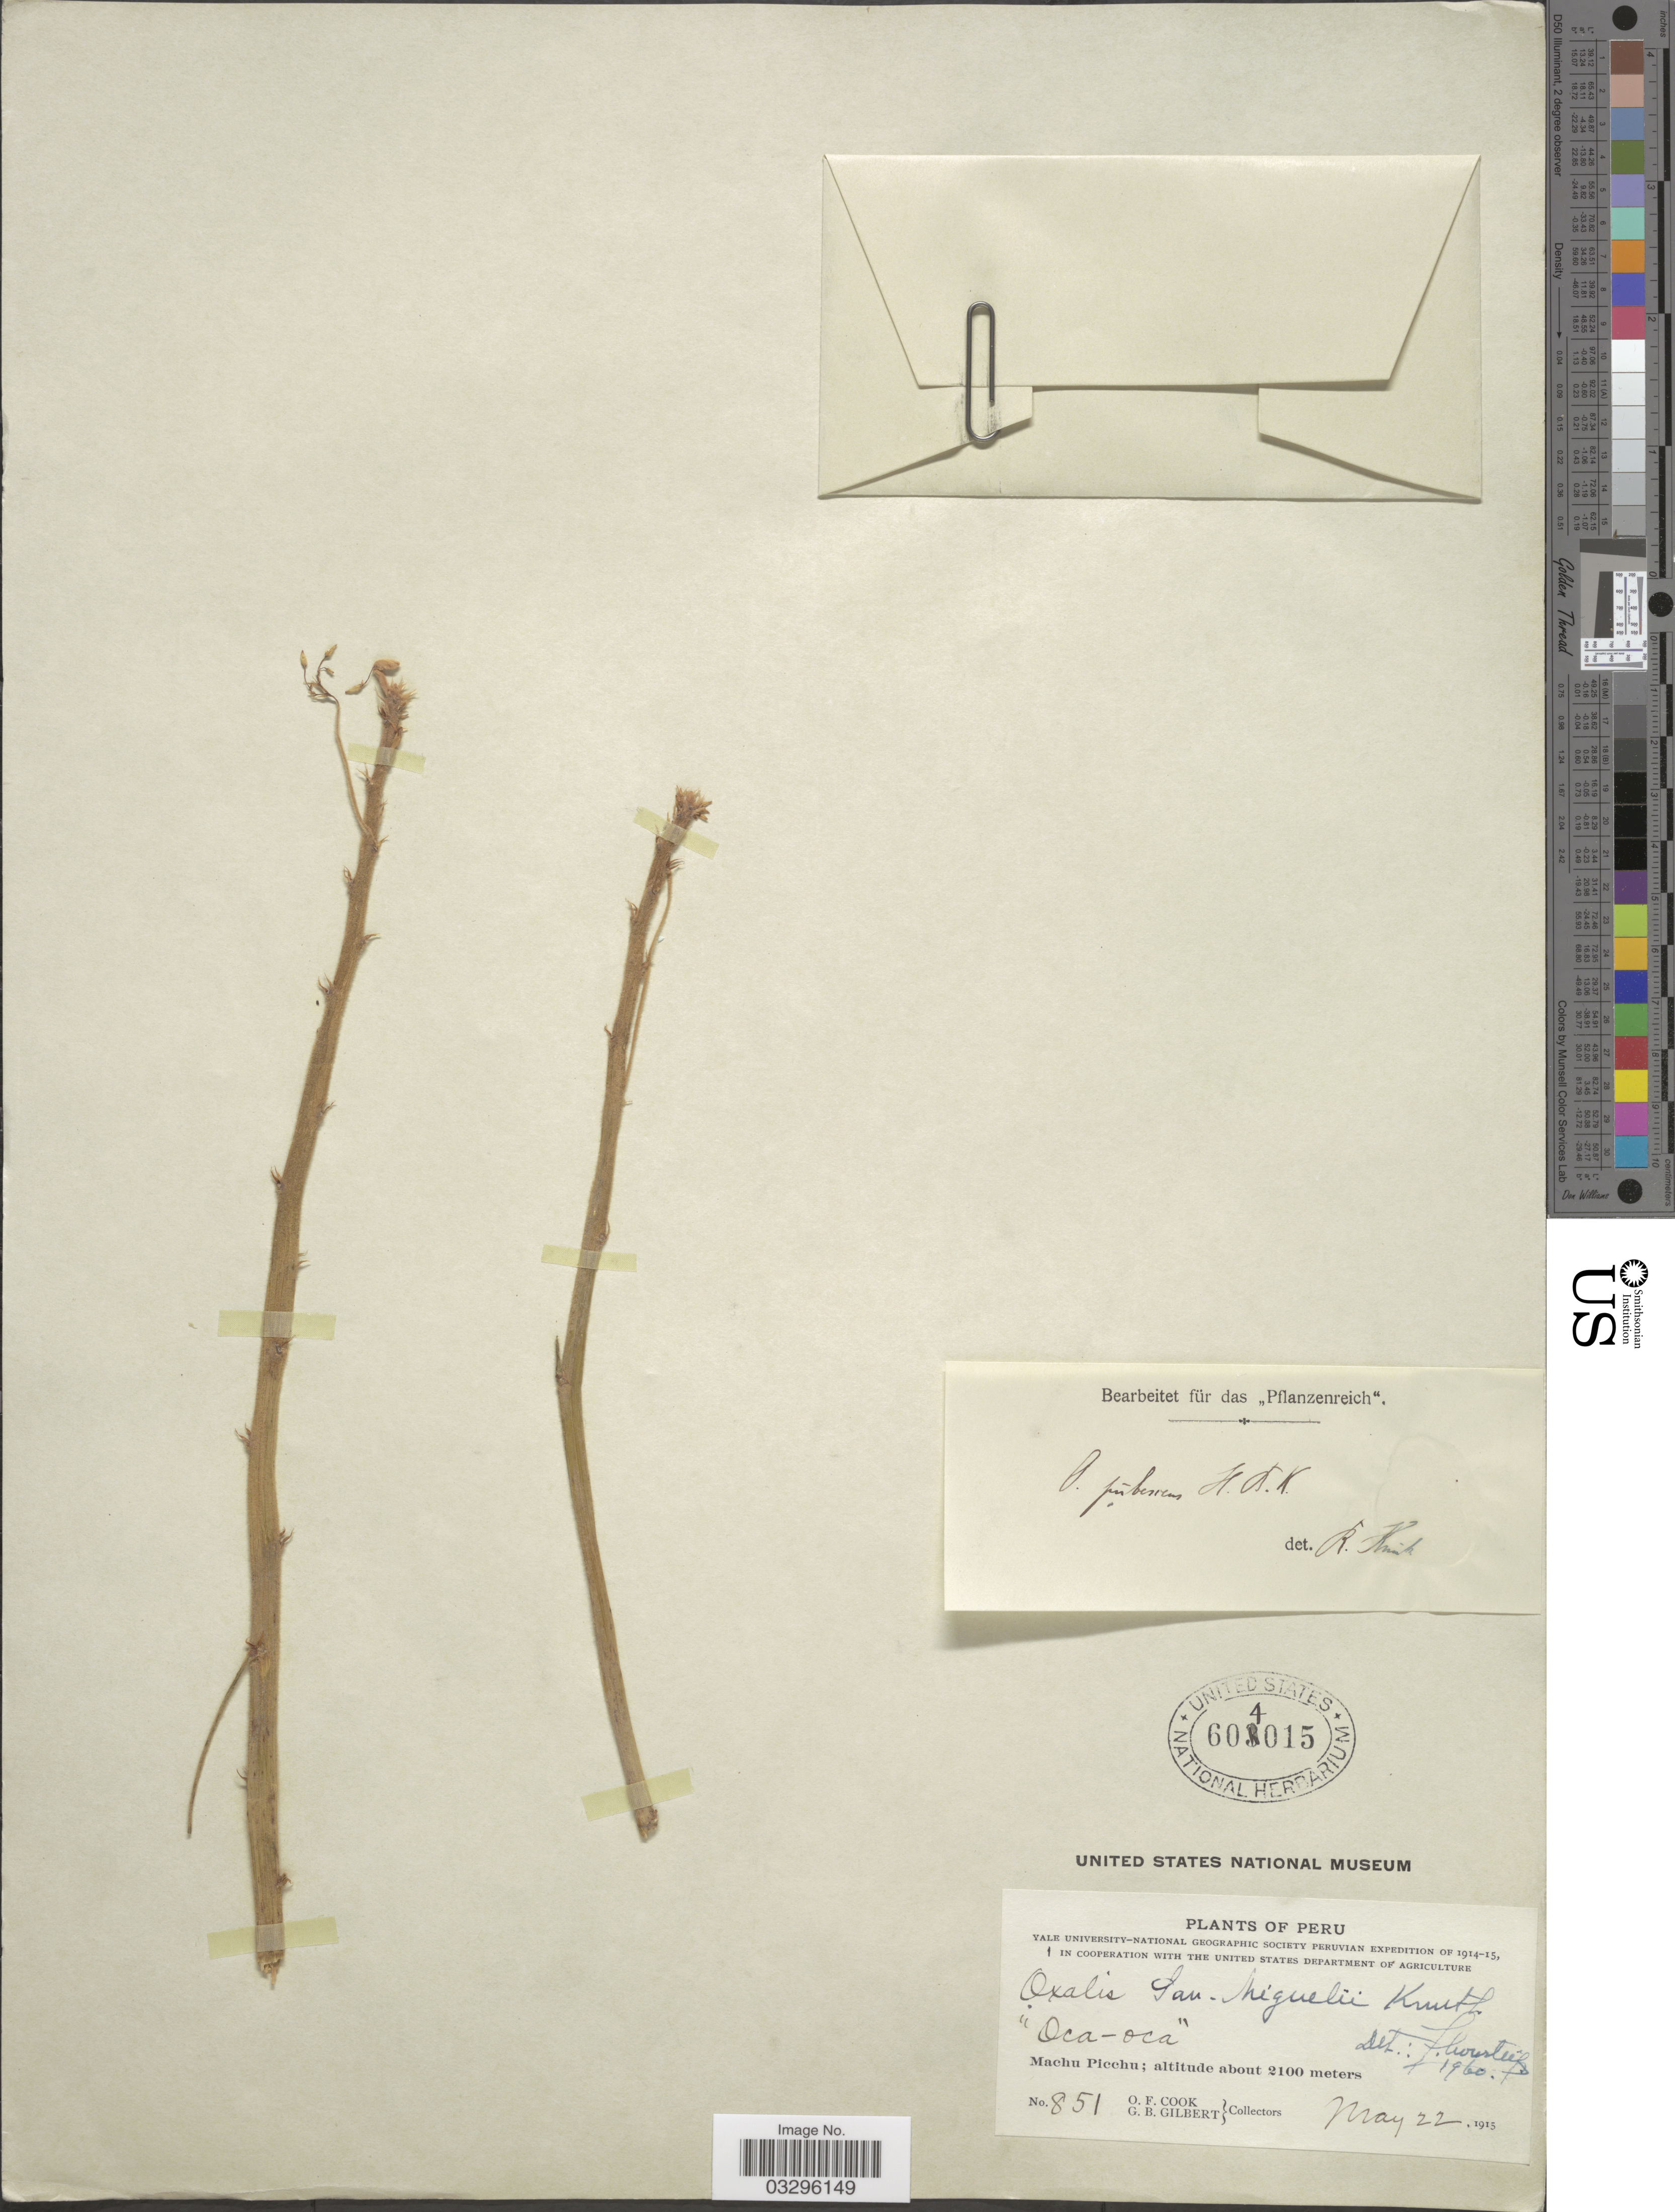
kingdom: Plantae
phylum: Tracheophyta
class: Magnoliopsida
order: Oxalidales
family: Oxalidaceae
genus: Oxalis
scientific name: Oxalis san-miguelii var. san-miguelii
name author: R. Knuth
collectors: O. F. Cook & G. B. Gilbert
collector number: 851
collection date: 1915-05-22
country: Peru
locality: Machu Picchu.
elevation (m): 2100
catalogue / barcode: US 604015